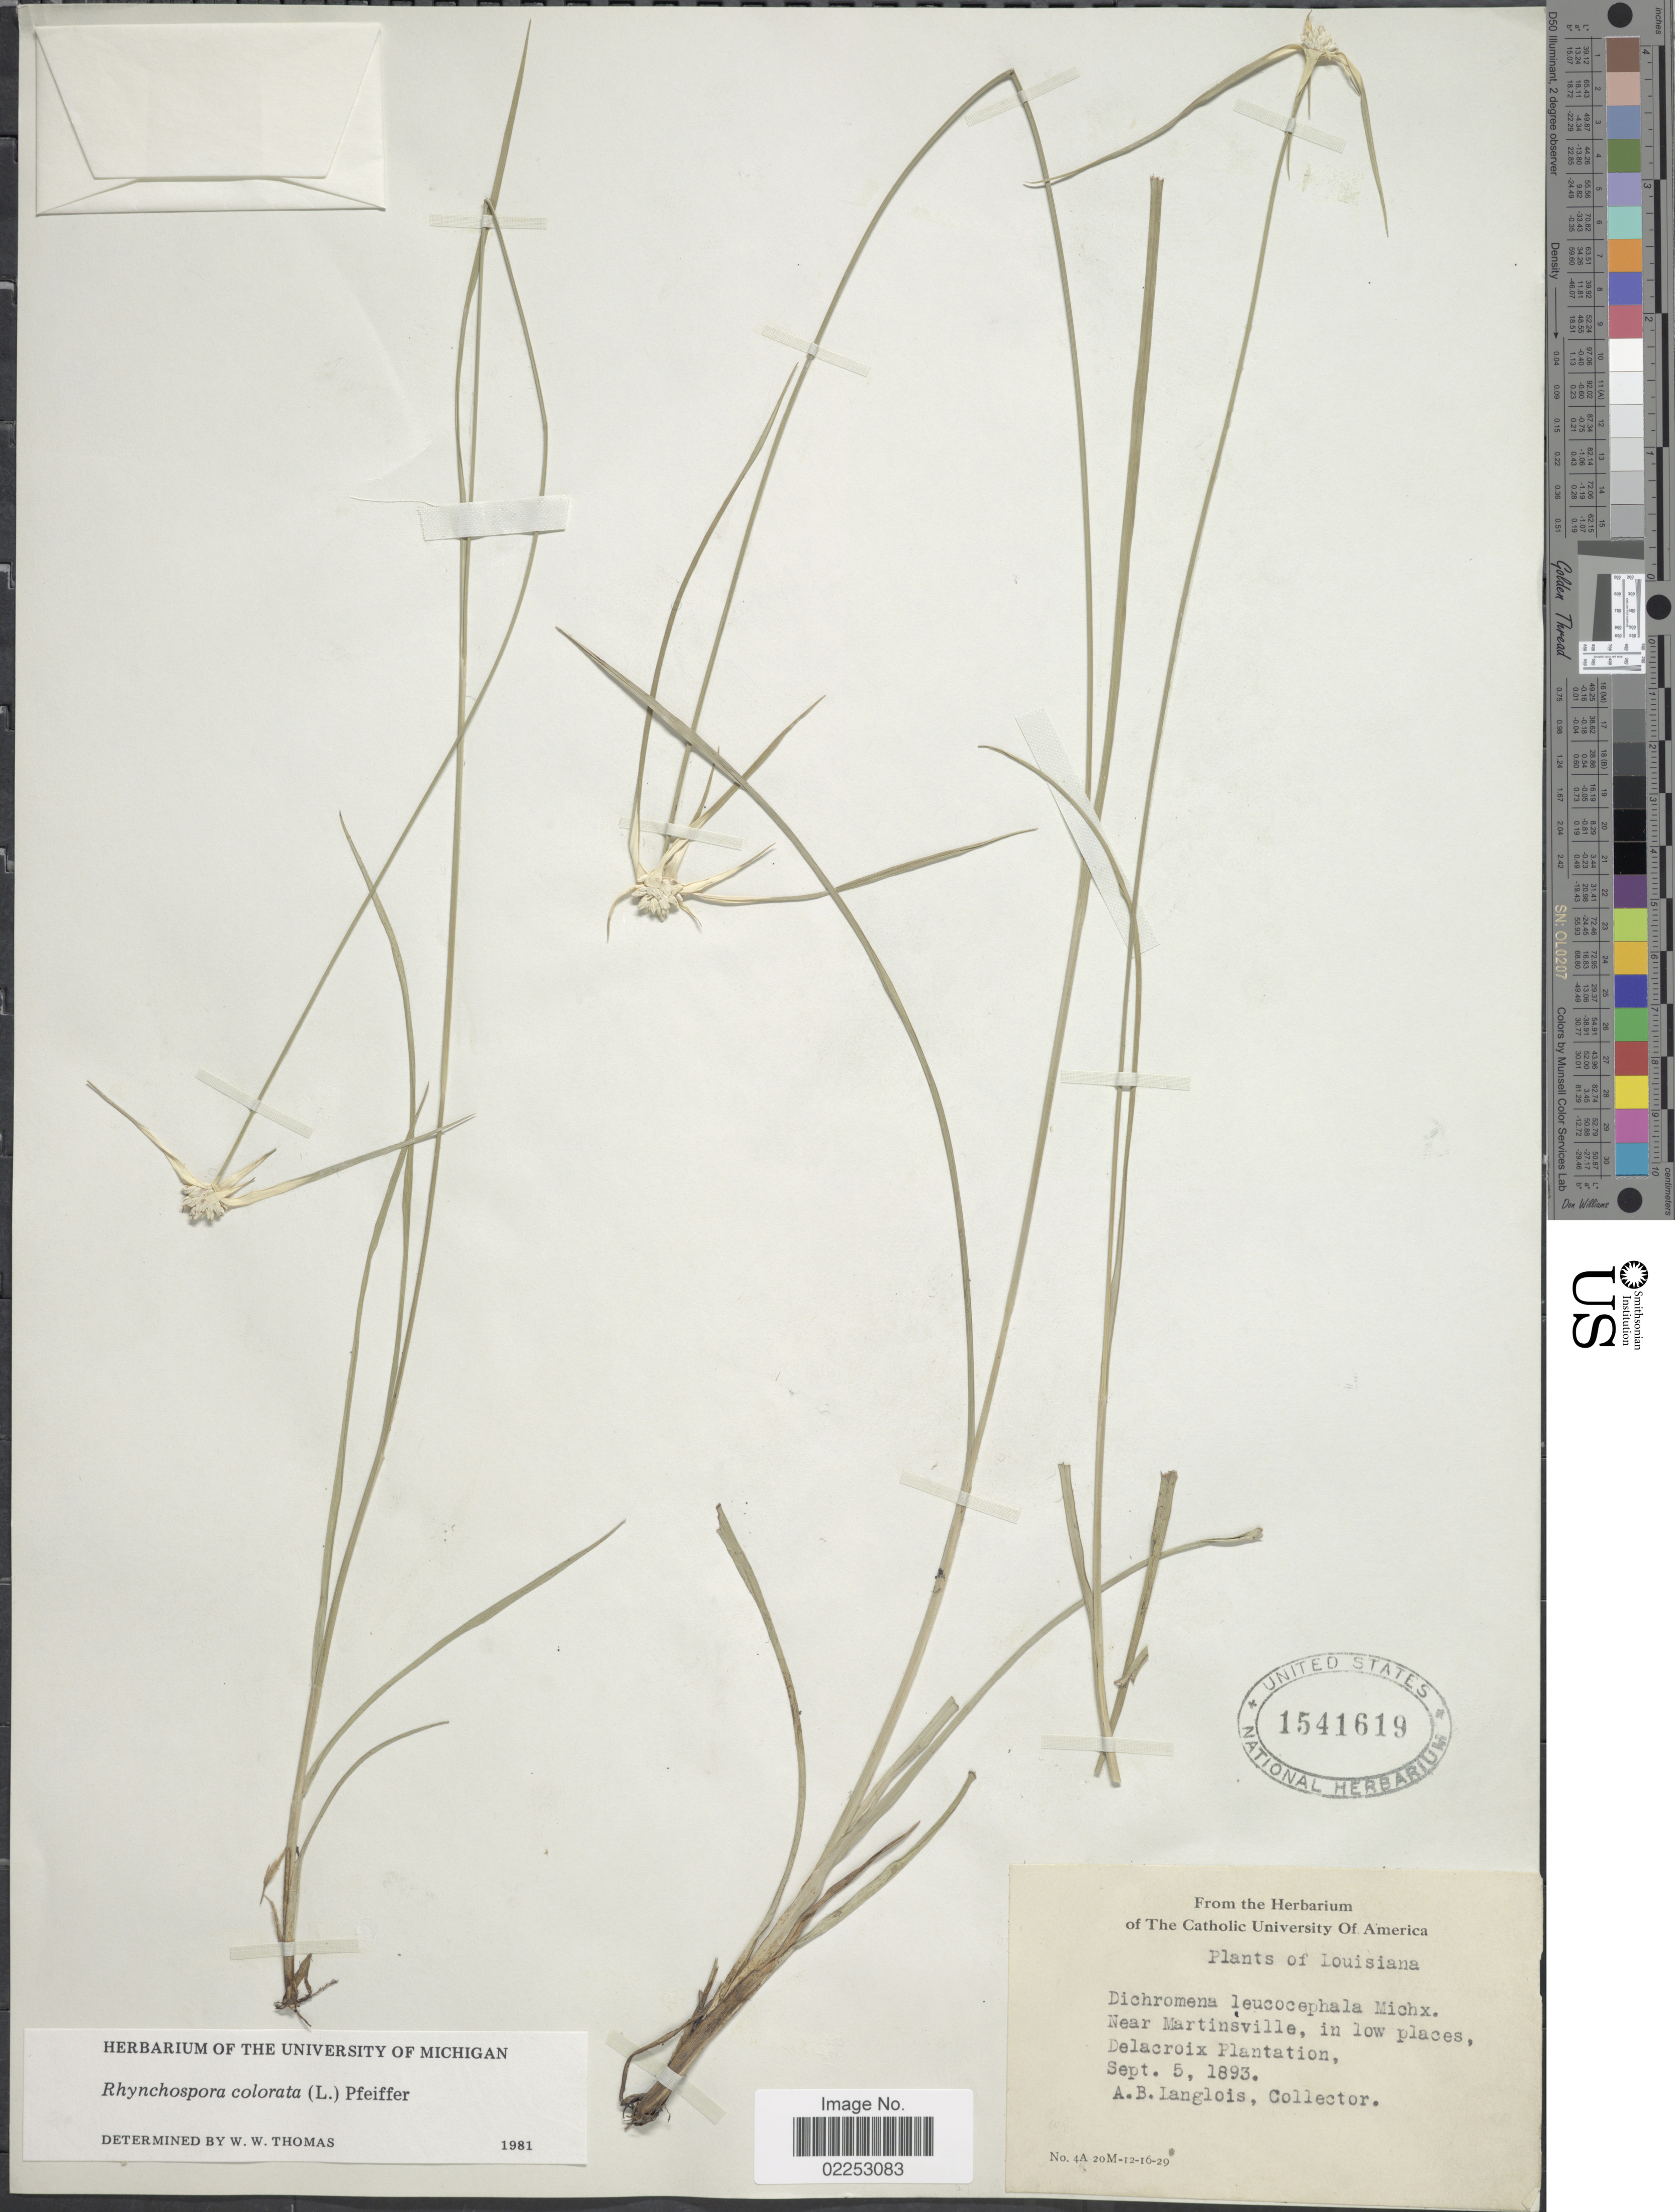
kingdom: Plantae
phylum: Tracheophyta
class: Liliopsida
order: Poales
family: Cyperaceae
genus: Rhynchospora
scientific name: Rhynchospora colorata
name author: (L.) H. Pfeiff.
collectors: A. Langlois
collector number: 4A-20M-12-16-29?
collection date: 1893-09-05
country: United States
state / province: Louisiana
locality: Near Martinsville, Delacroix Plantation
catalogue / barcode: US 1541619